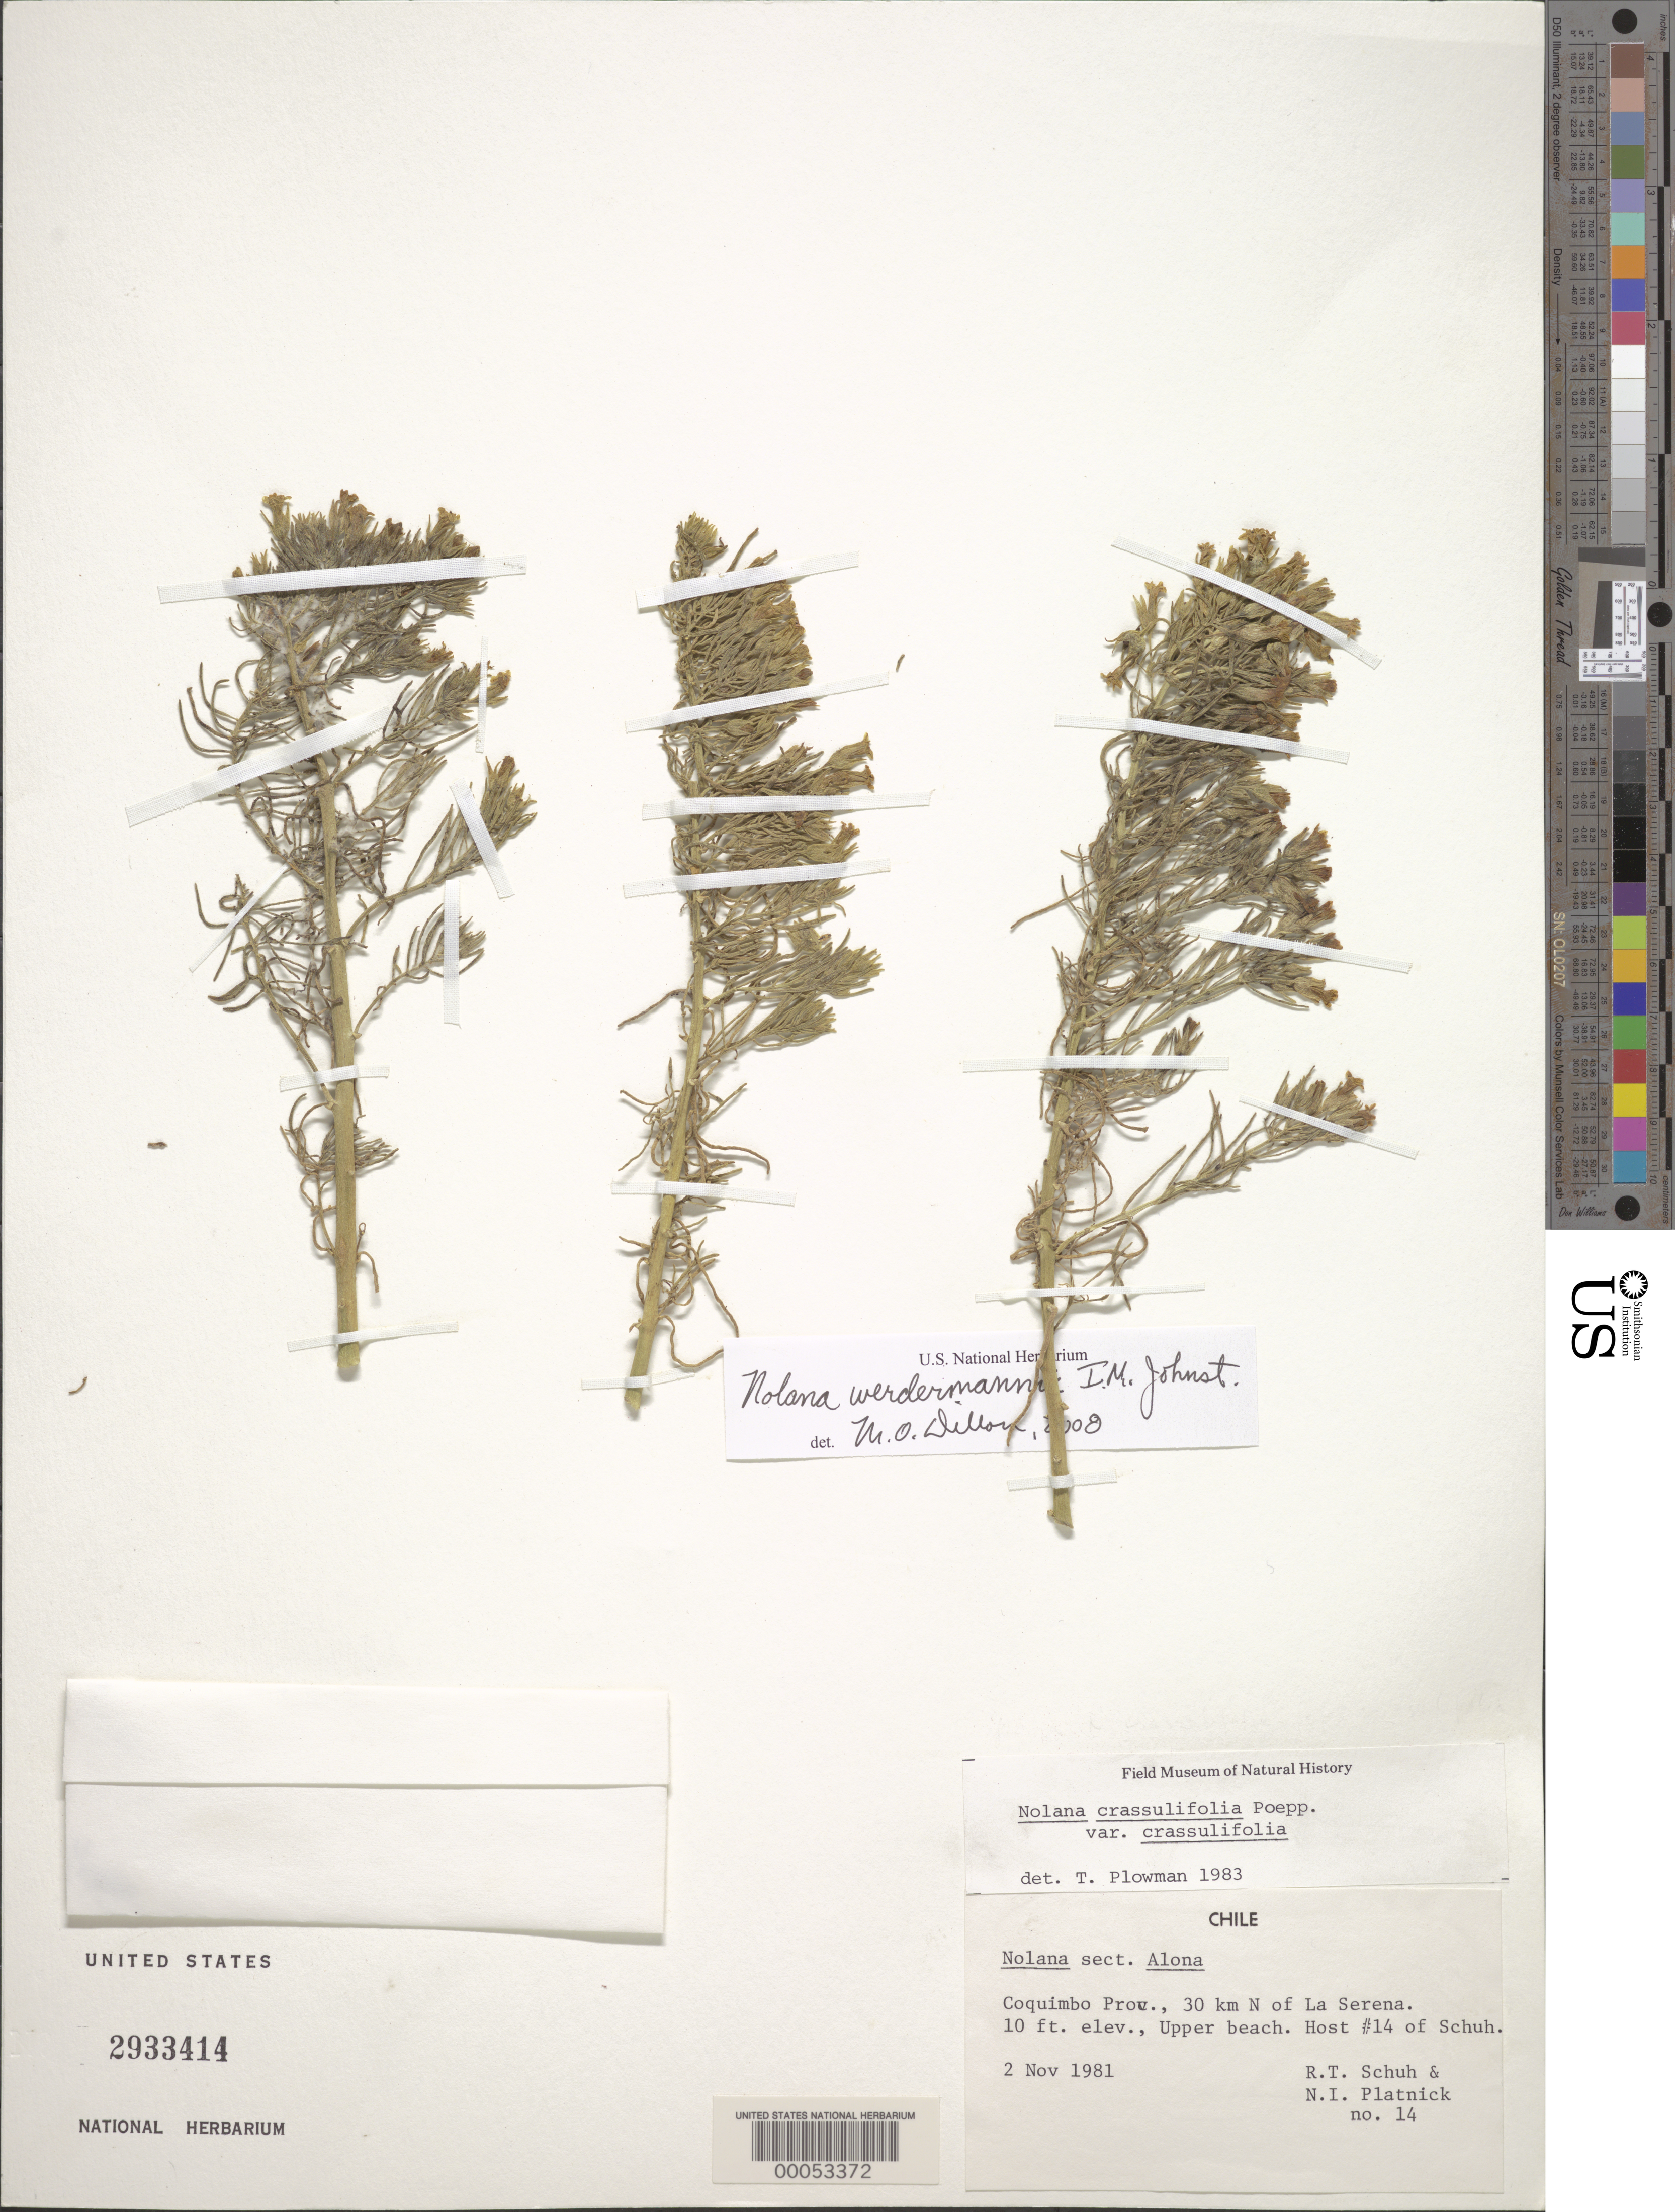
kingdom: Plantae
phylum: Tracheophyta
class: Magnoliopsida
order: Solanales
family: Solanaceae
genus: Nolana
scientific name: Nolana crassulifolia subsp. crassulifolia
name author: Kunze ex Walp.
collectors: R. Schuh & N. Platnick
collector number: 14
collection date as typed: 02 Nov 1981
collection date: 1981-11-02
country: Chile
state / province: Coquimbo (IV)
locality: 30 km. n of la serena.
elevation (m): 3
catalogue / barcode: US 2933414